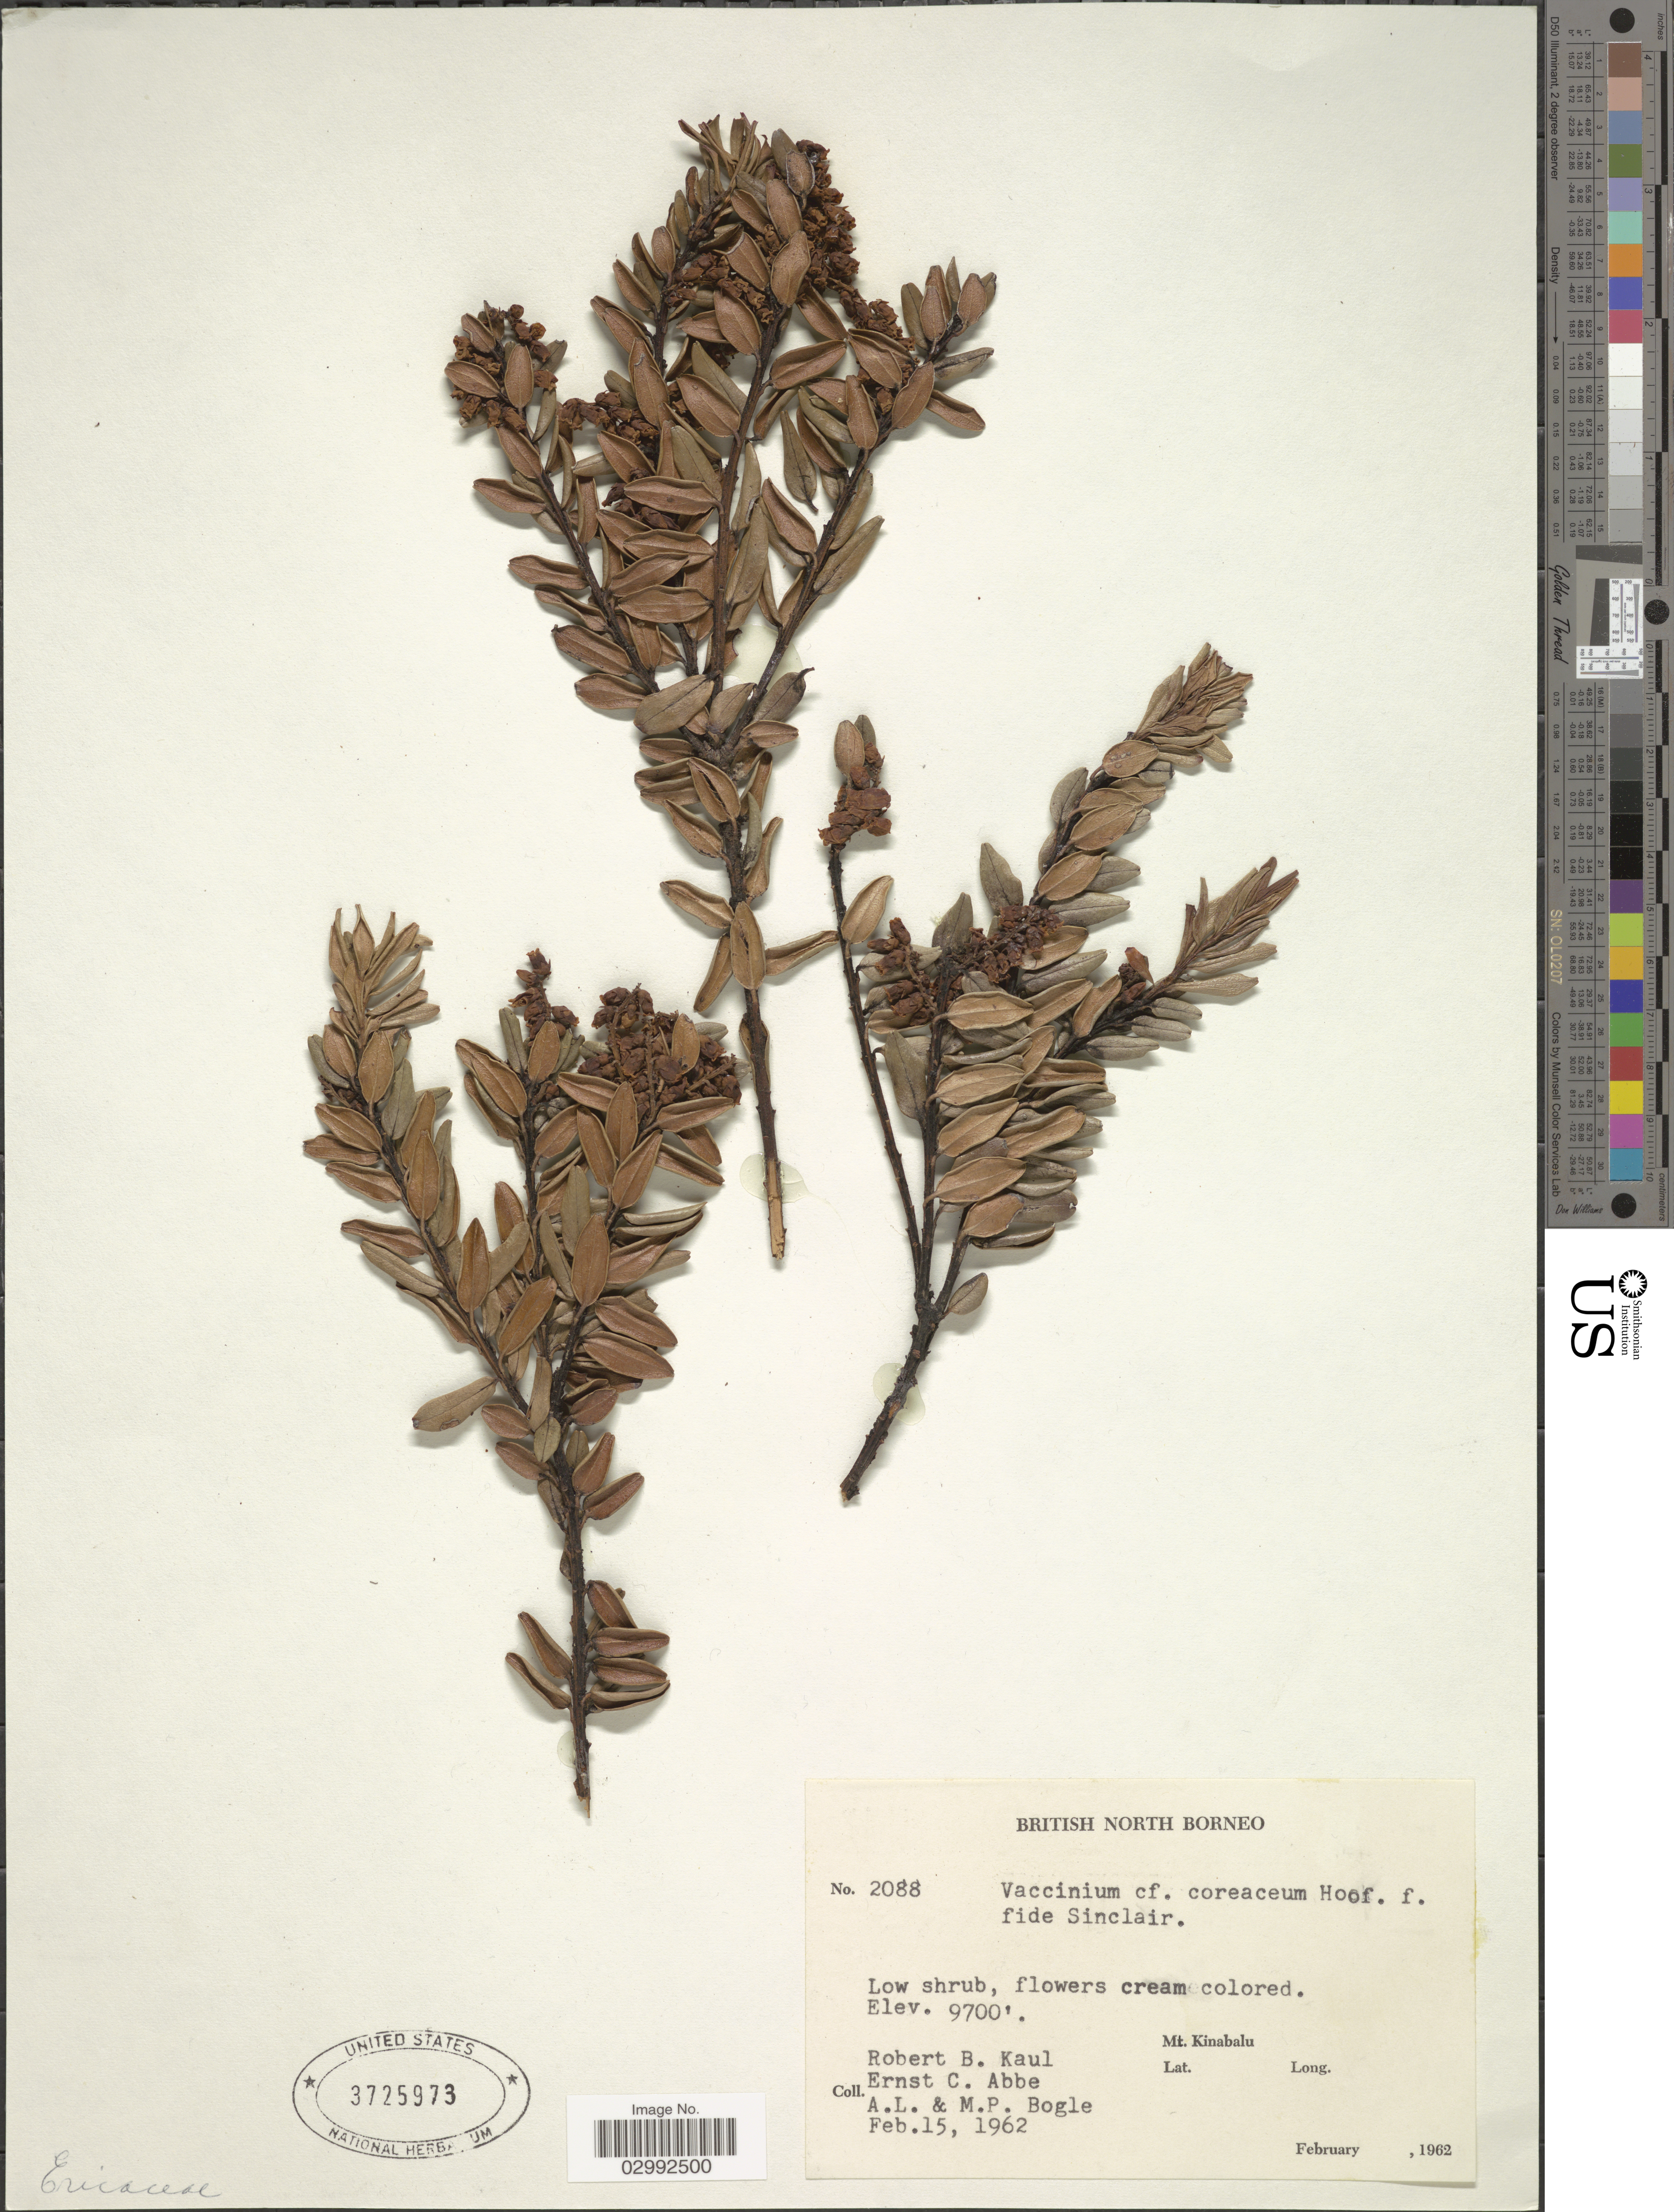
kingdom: Plantae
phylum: Tracheophyta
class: Magnoliopsida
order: Ericales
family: Ericaceae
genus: Vaccinium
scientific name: Vaccinium coriaceum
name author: Hook. f.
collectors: R. Kaul, E. C. Abbe, Bogle, A.L. & M. Bogle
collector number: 2088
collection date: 1962-02-15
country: Malaysia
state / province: Sabah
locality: British North Borneo, Mt. Kinabalu.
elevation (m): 2957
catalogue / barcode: US 3725973